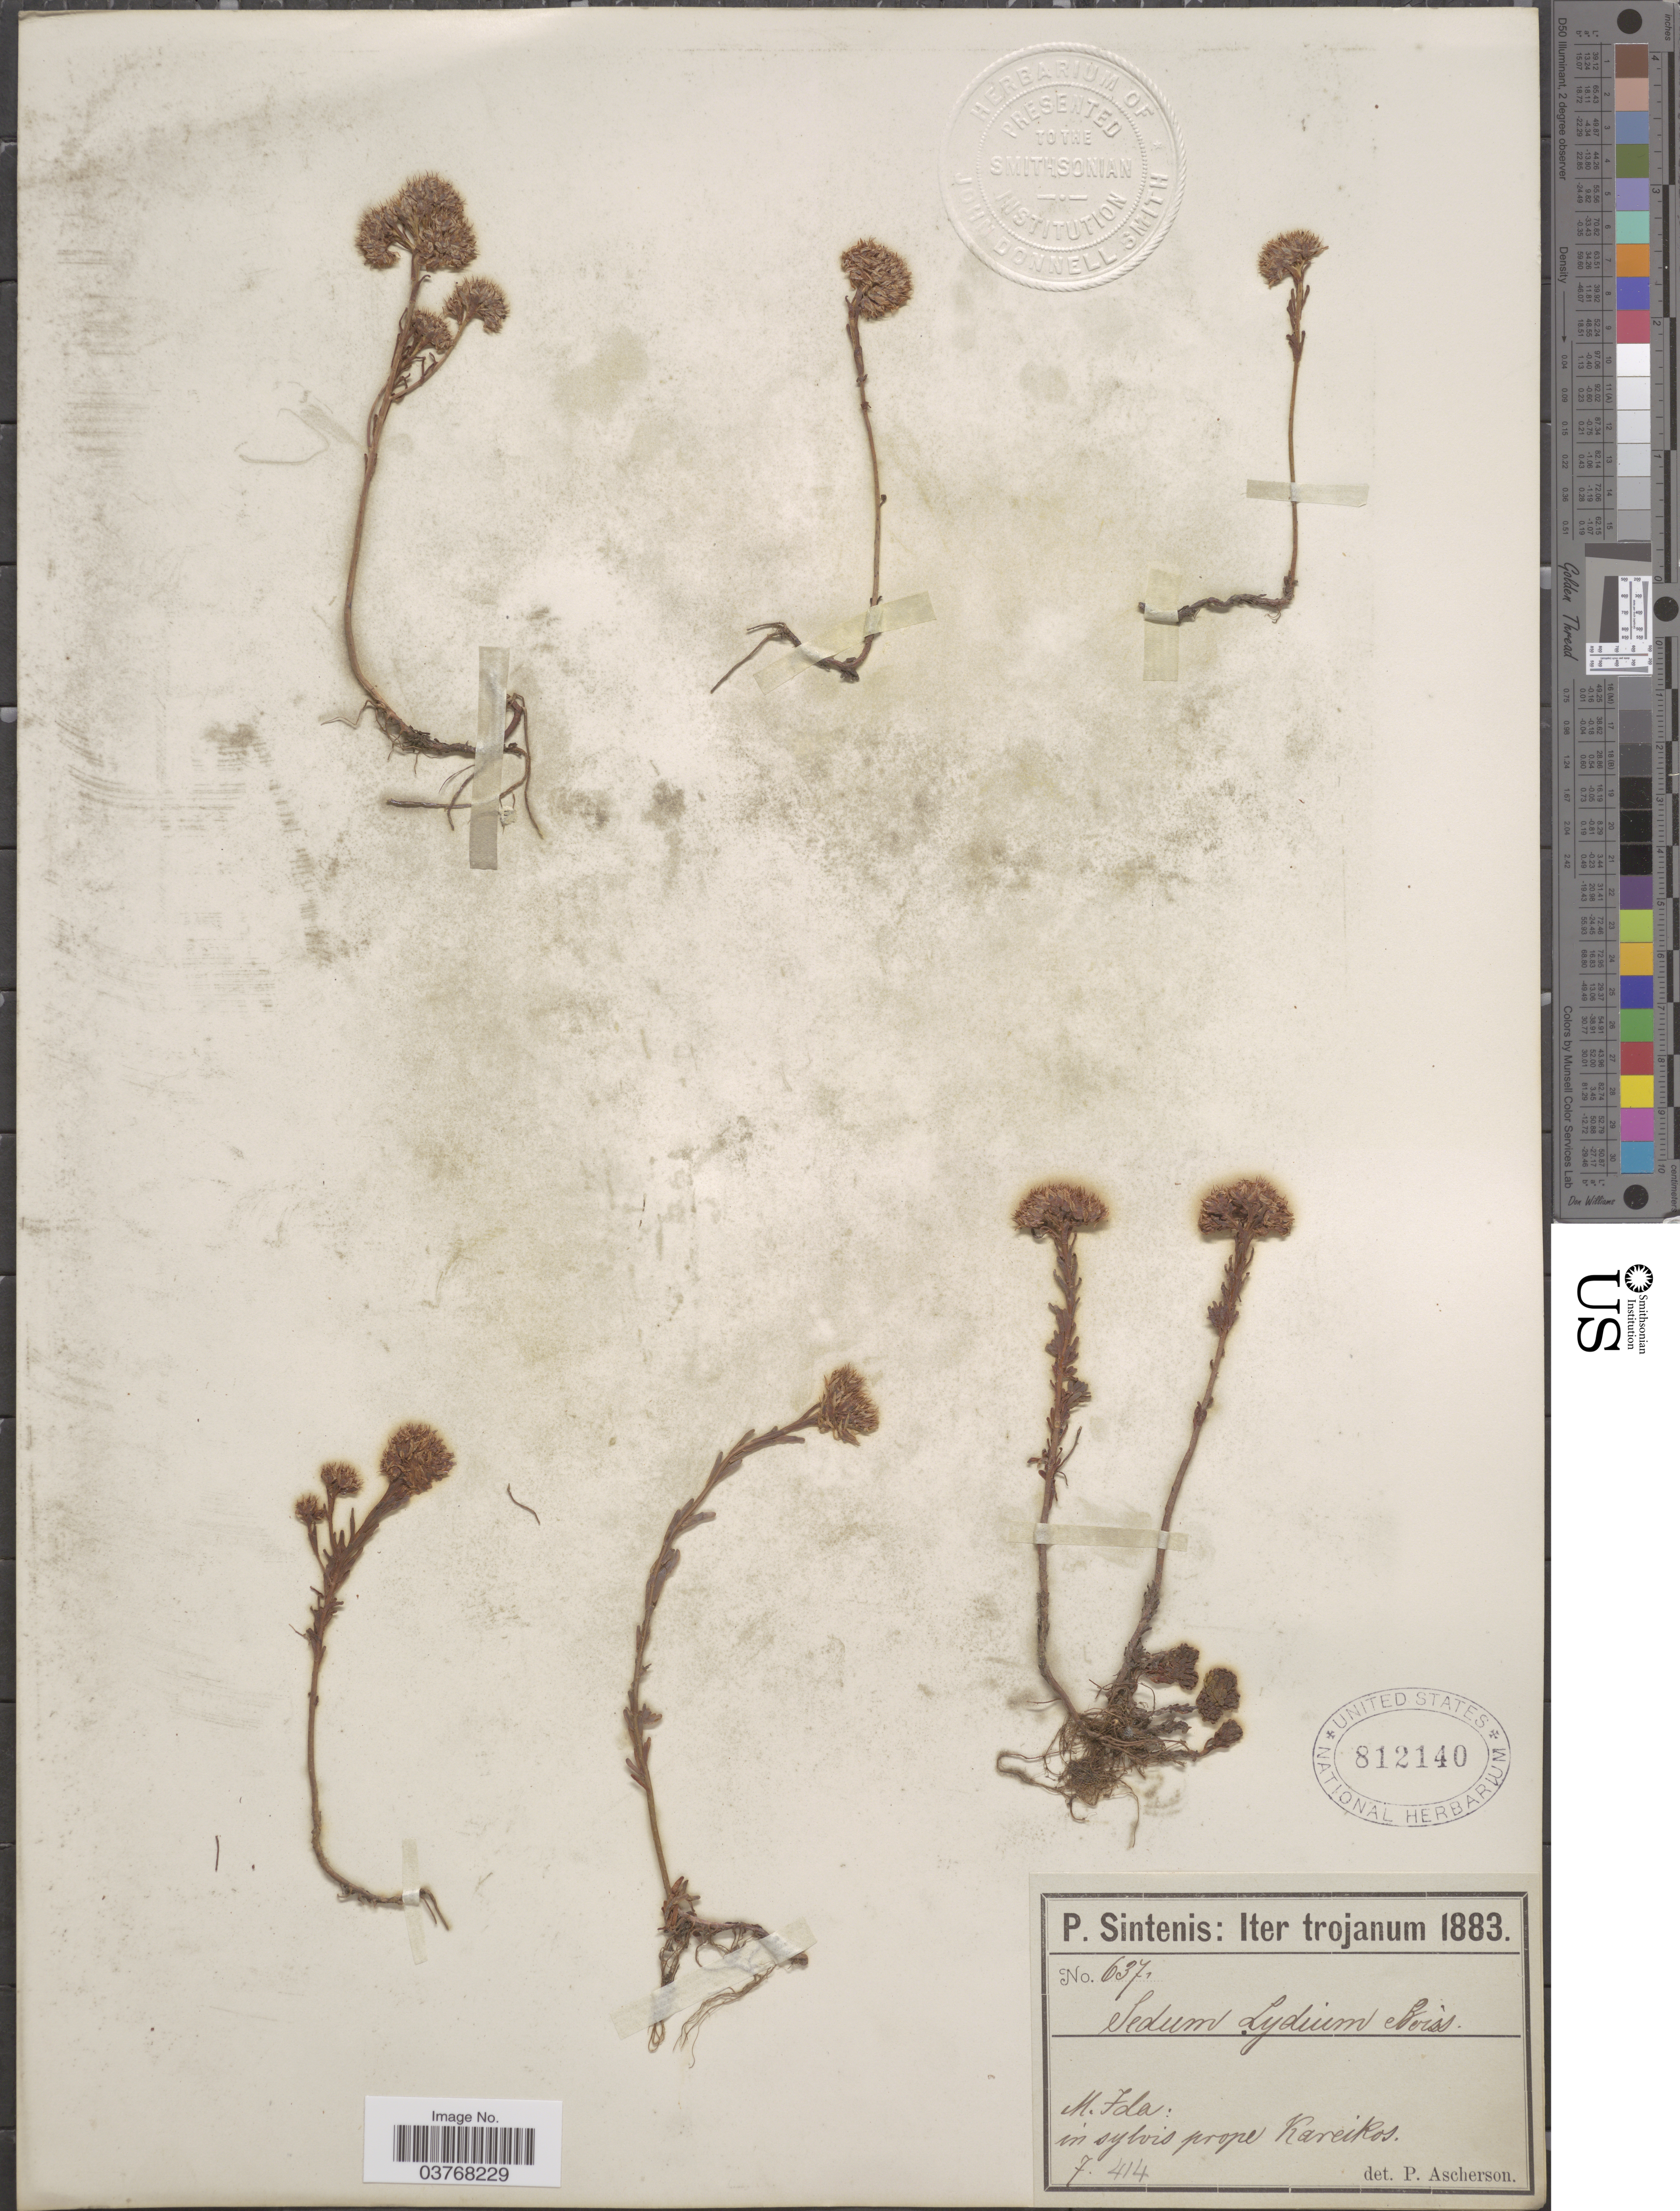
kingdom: Plantae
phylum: Tracheophyta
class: Magnoliopsida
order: Saxifragales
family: Crassulaceae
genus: Sedum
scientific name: Sedum lydium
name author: Boiss.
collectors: P. Sintenis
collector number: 637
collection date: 1883-07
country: Turkey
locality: Trojanum. M. Ida: in sylvis prope Kariekos.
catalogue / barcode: US 812140